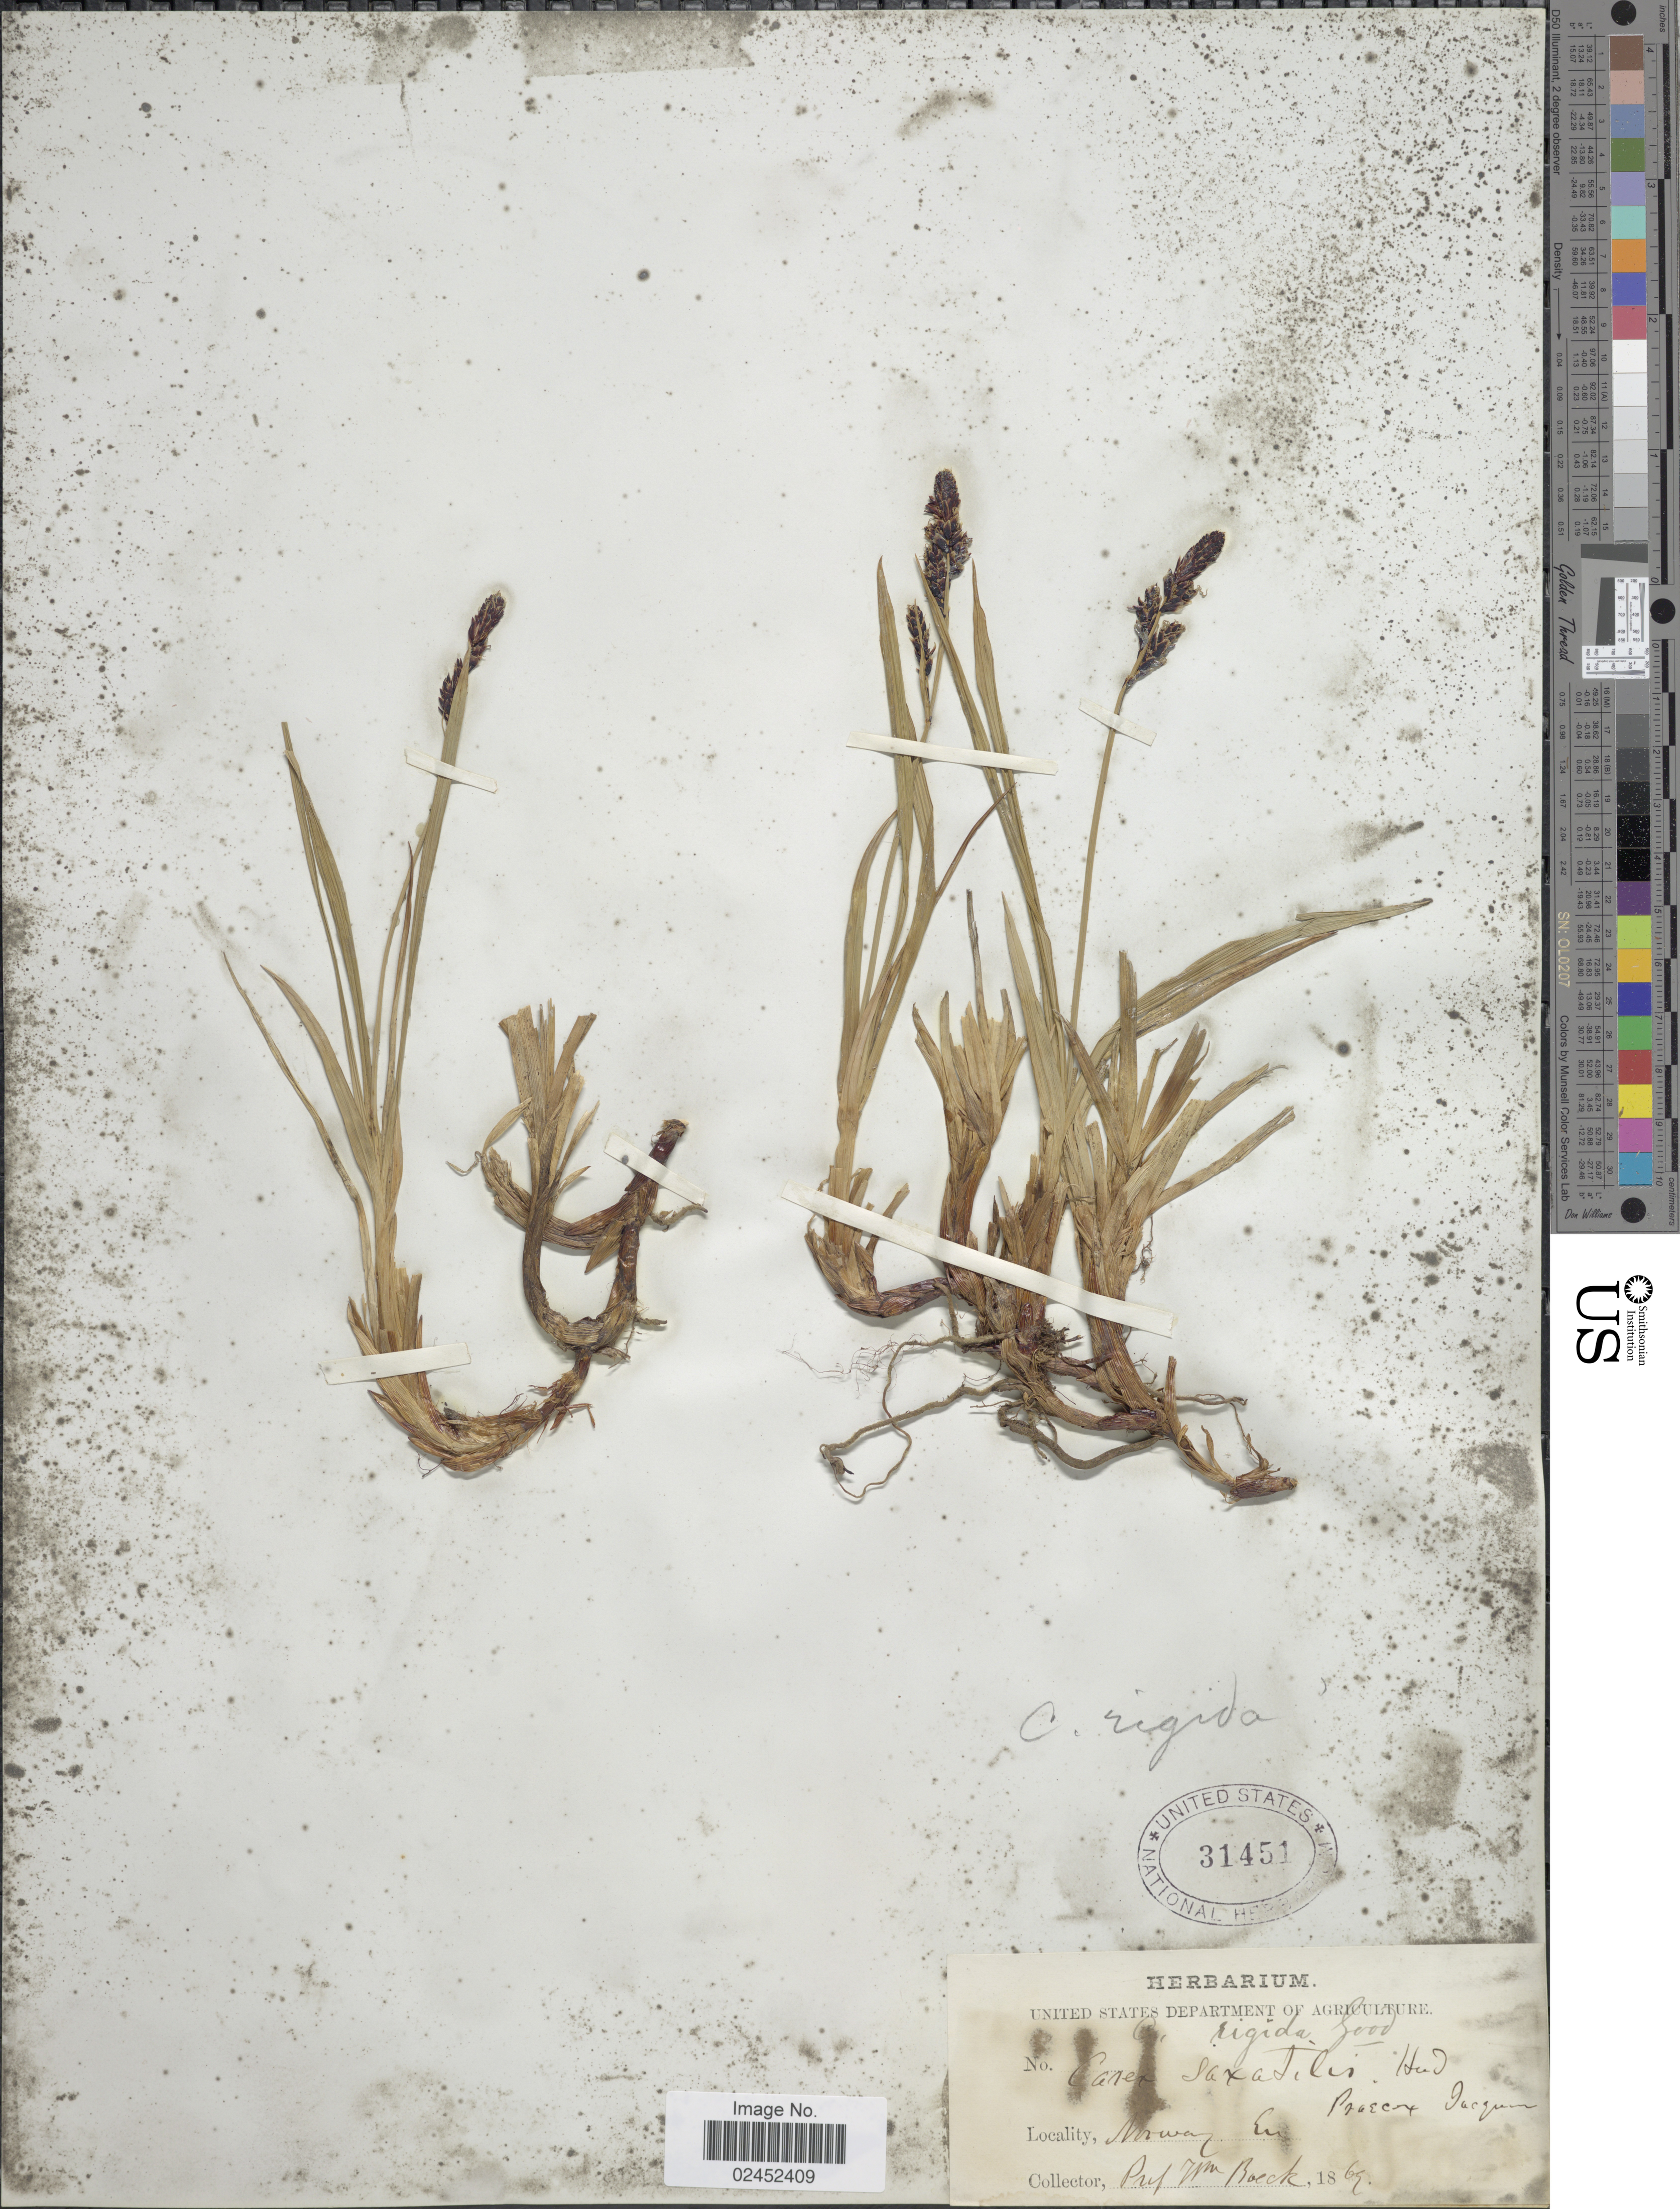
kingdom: Plantae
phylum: Tracheophyta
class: Liliopsida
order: Poales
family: Cyperaceae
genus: Carex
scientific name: Carex dacica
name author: Heuff.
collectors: W. Boeck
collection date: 1869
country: Norway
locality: Norway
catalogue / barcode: US 31451